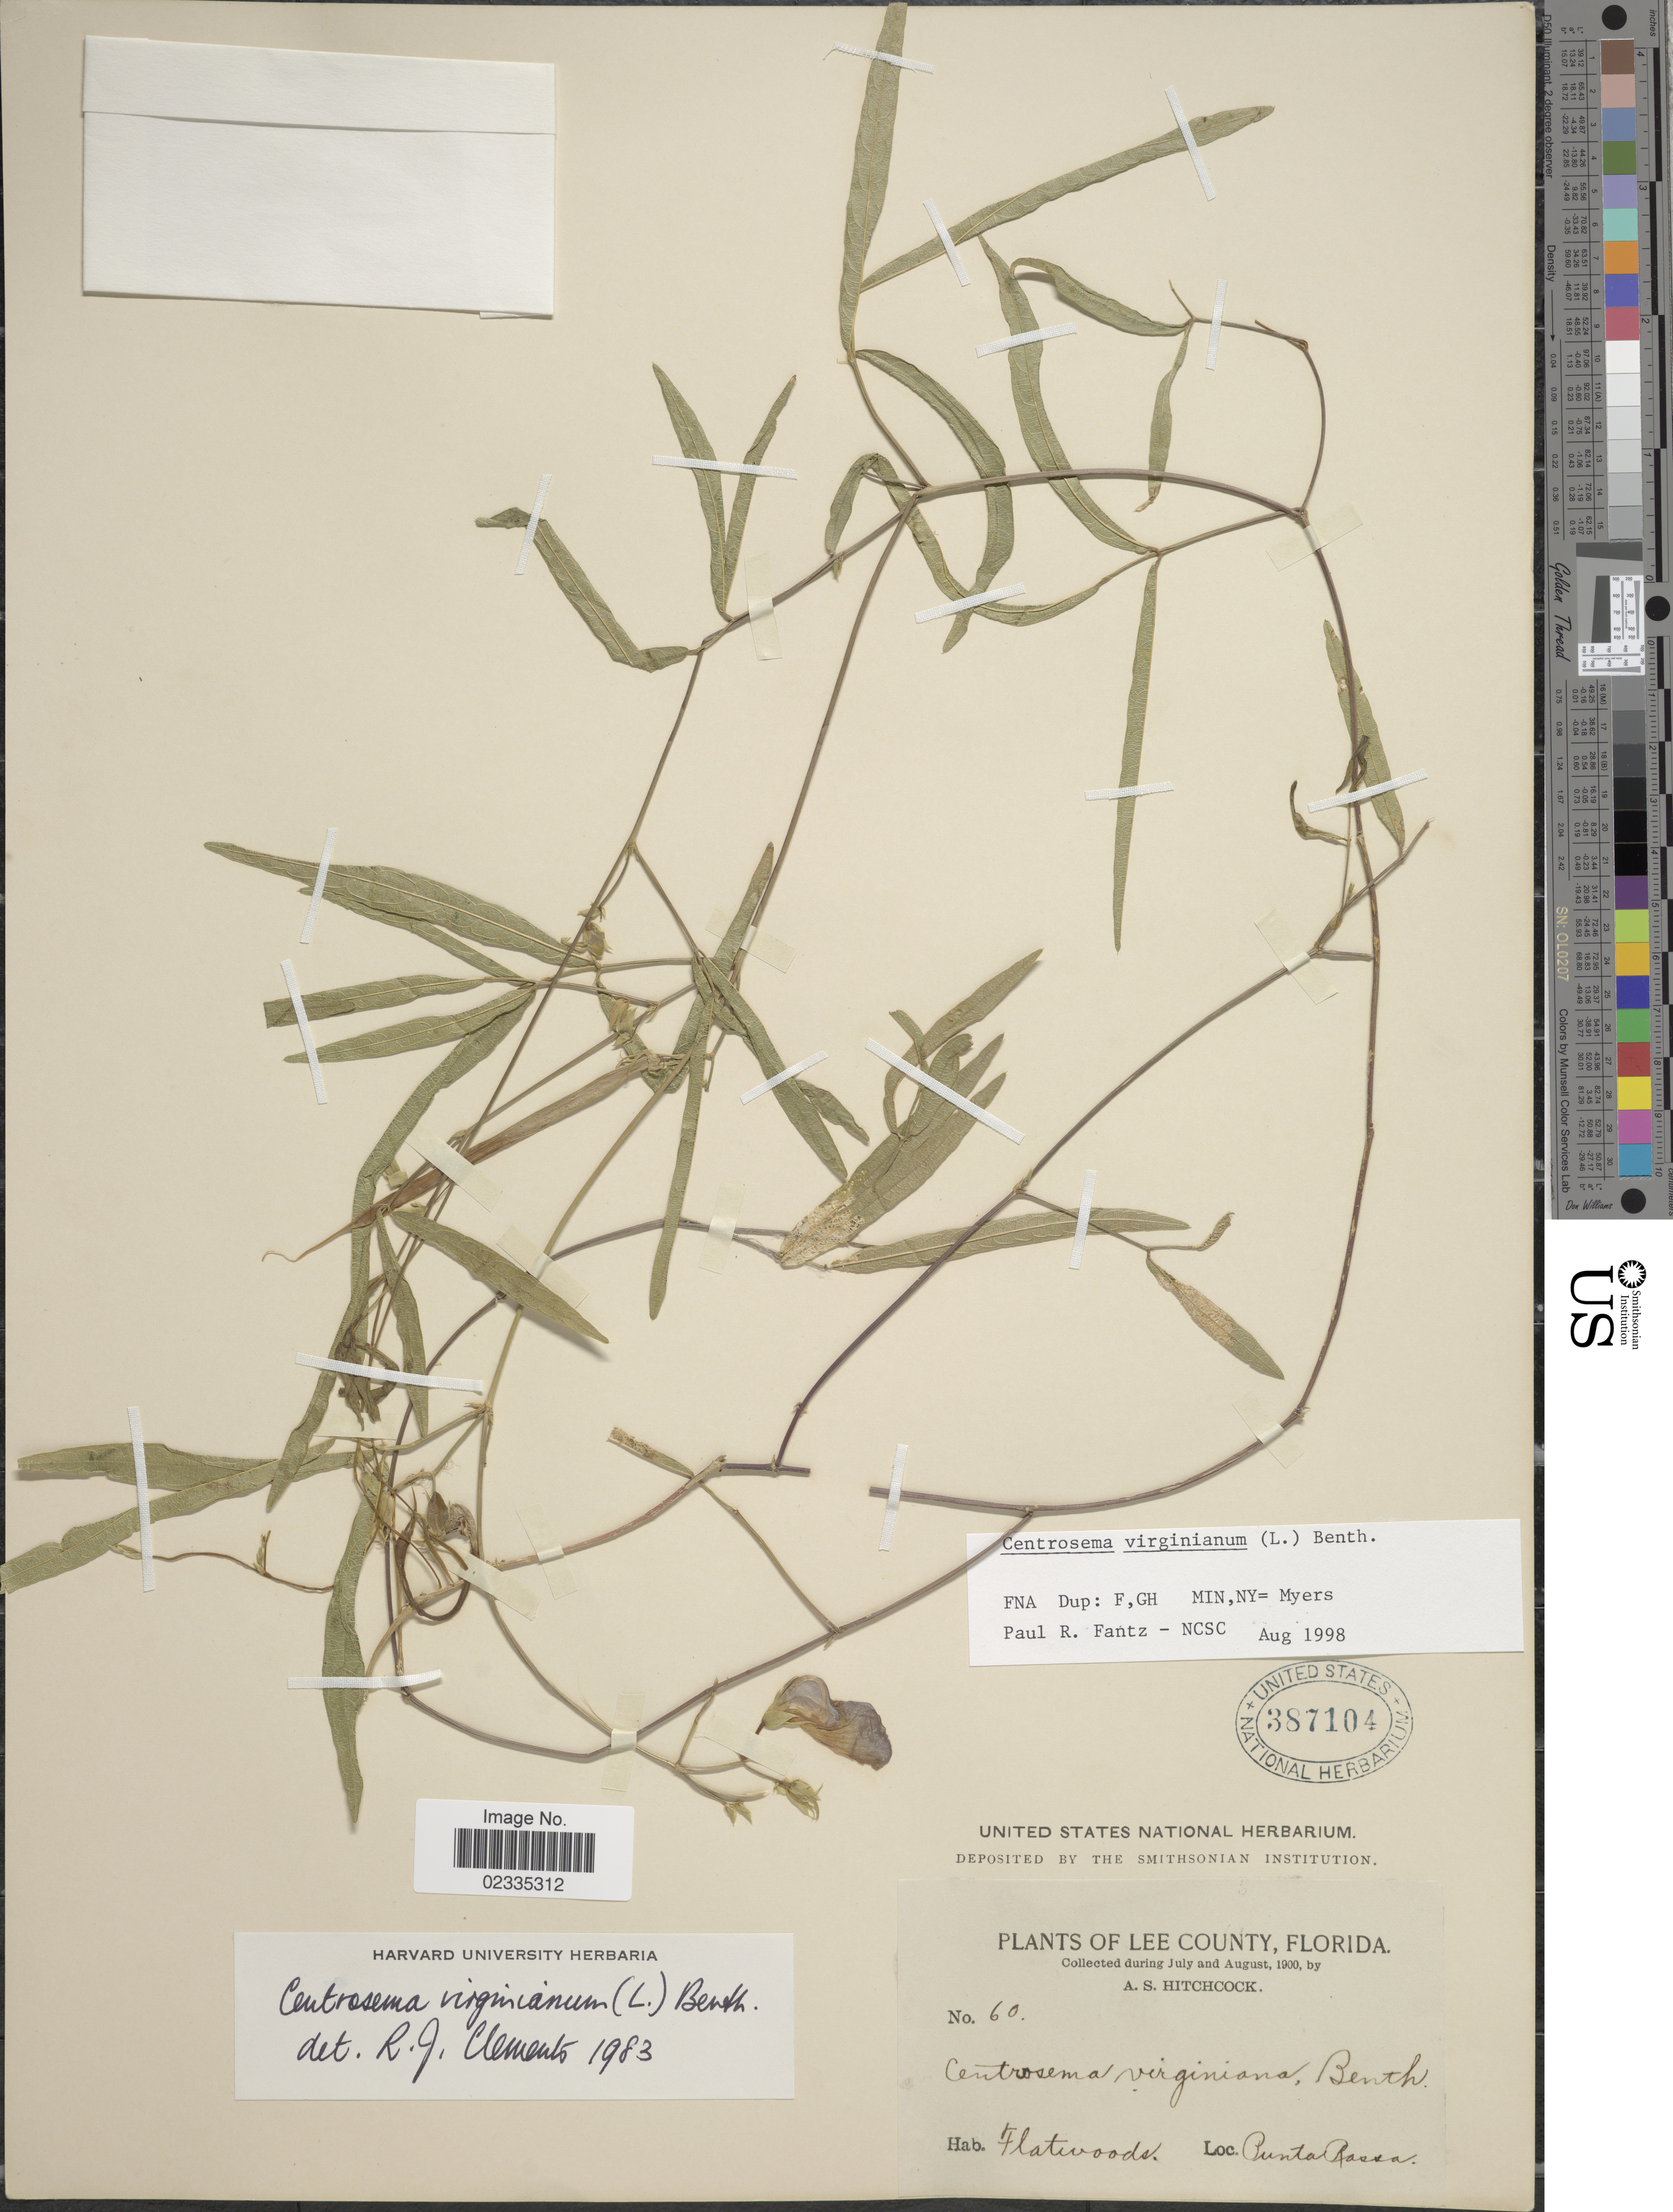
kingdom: Plantae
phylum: Tracheophyta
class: Magnoliopsida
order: Fabales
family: Fabaceae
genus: Centrosema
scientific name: Centrosema virginianum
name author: (L.) Benth.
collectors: A. S. Hitchcock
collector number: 60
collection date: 1900-07/1900-08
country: United States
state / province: Florida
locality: Lee County. Punta Rassa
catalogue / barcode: US 387104